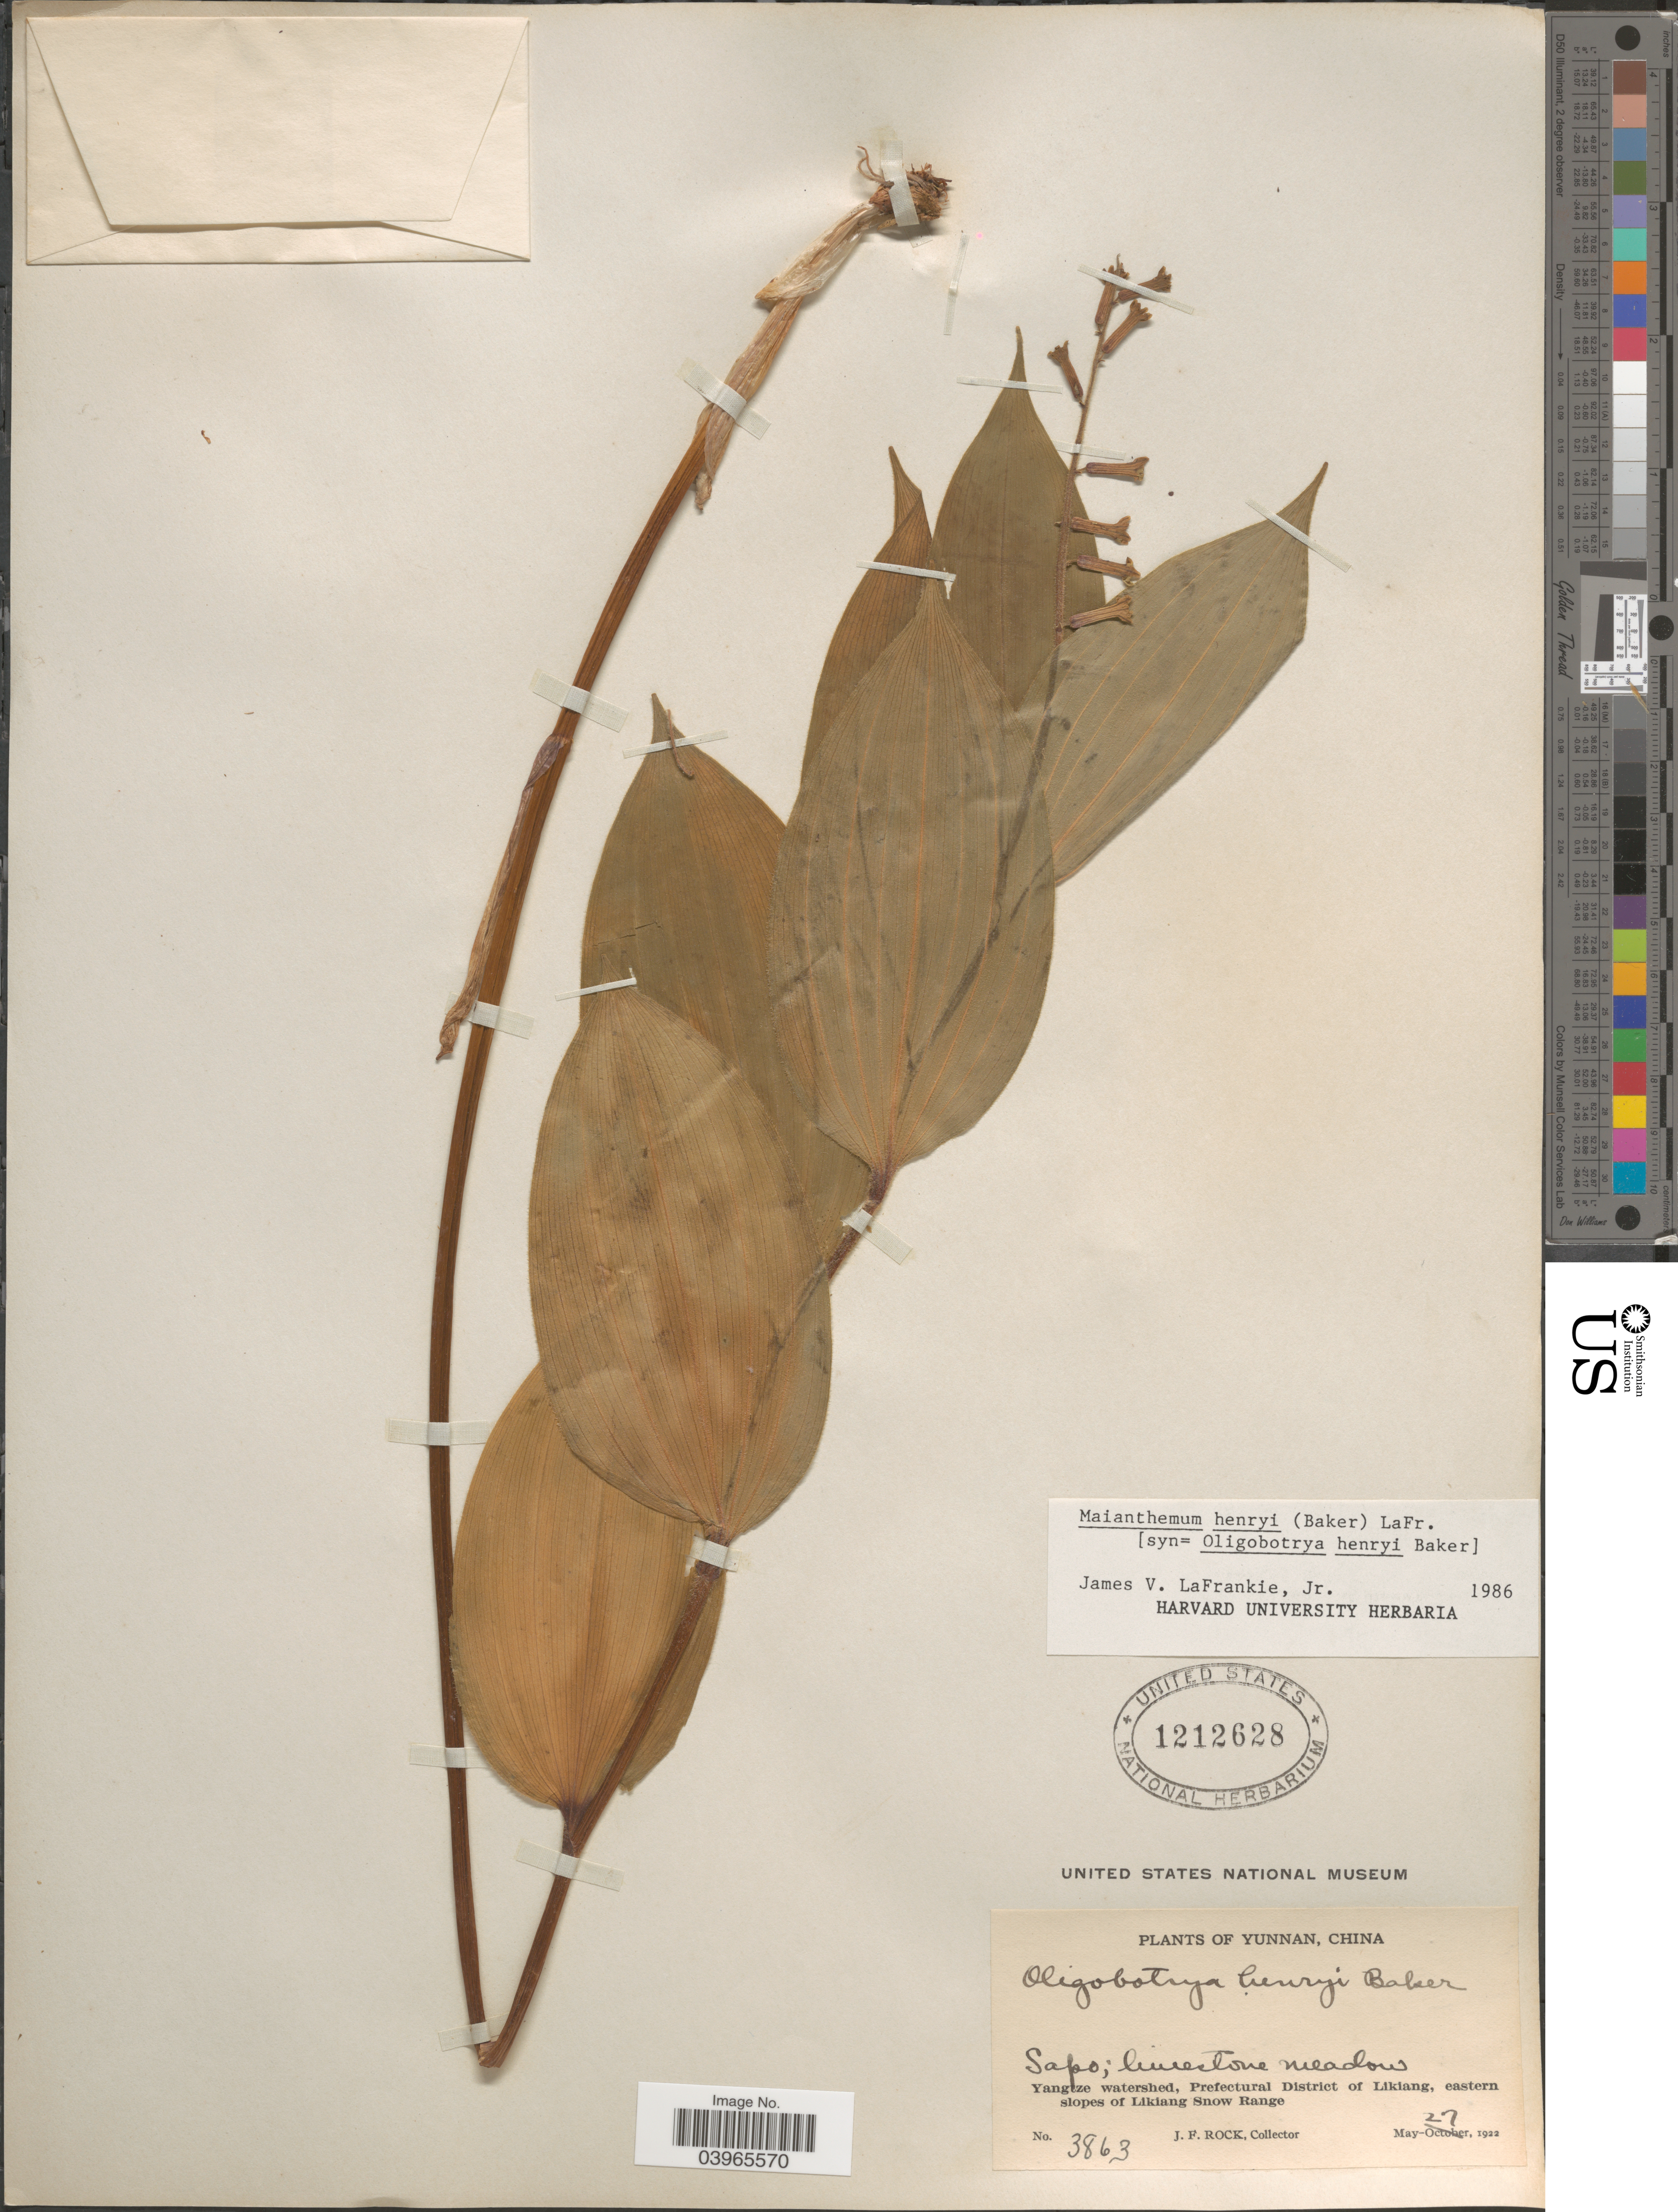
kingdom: Plantae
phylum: Tracheophyta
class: Liliopsida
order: Asparagales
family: Asparagaceae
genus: Maianthemum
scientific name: Maianthemum henryi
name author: (Baker) LaFrankie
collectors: J. Rock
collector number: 3863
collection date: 1922-05-27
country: China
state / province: Yunnan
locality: Sapo. Yangtze watershed, Prefectural District of Likiang, eastern slopes of Likiang Snow Range.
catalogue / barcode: US 1212628